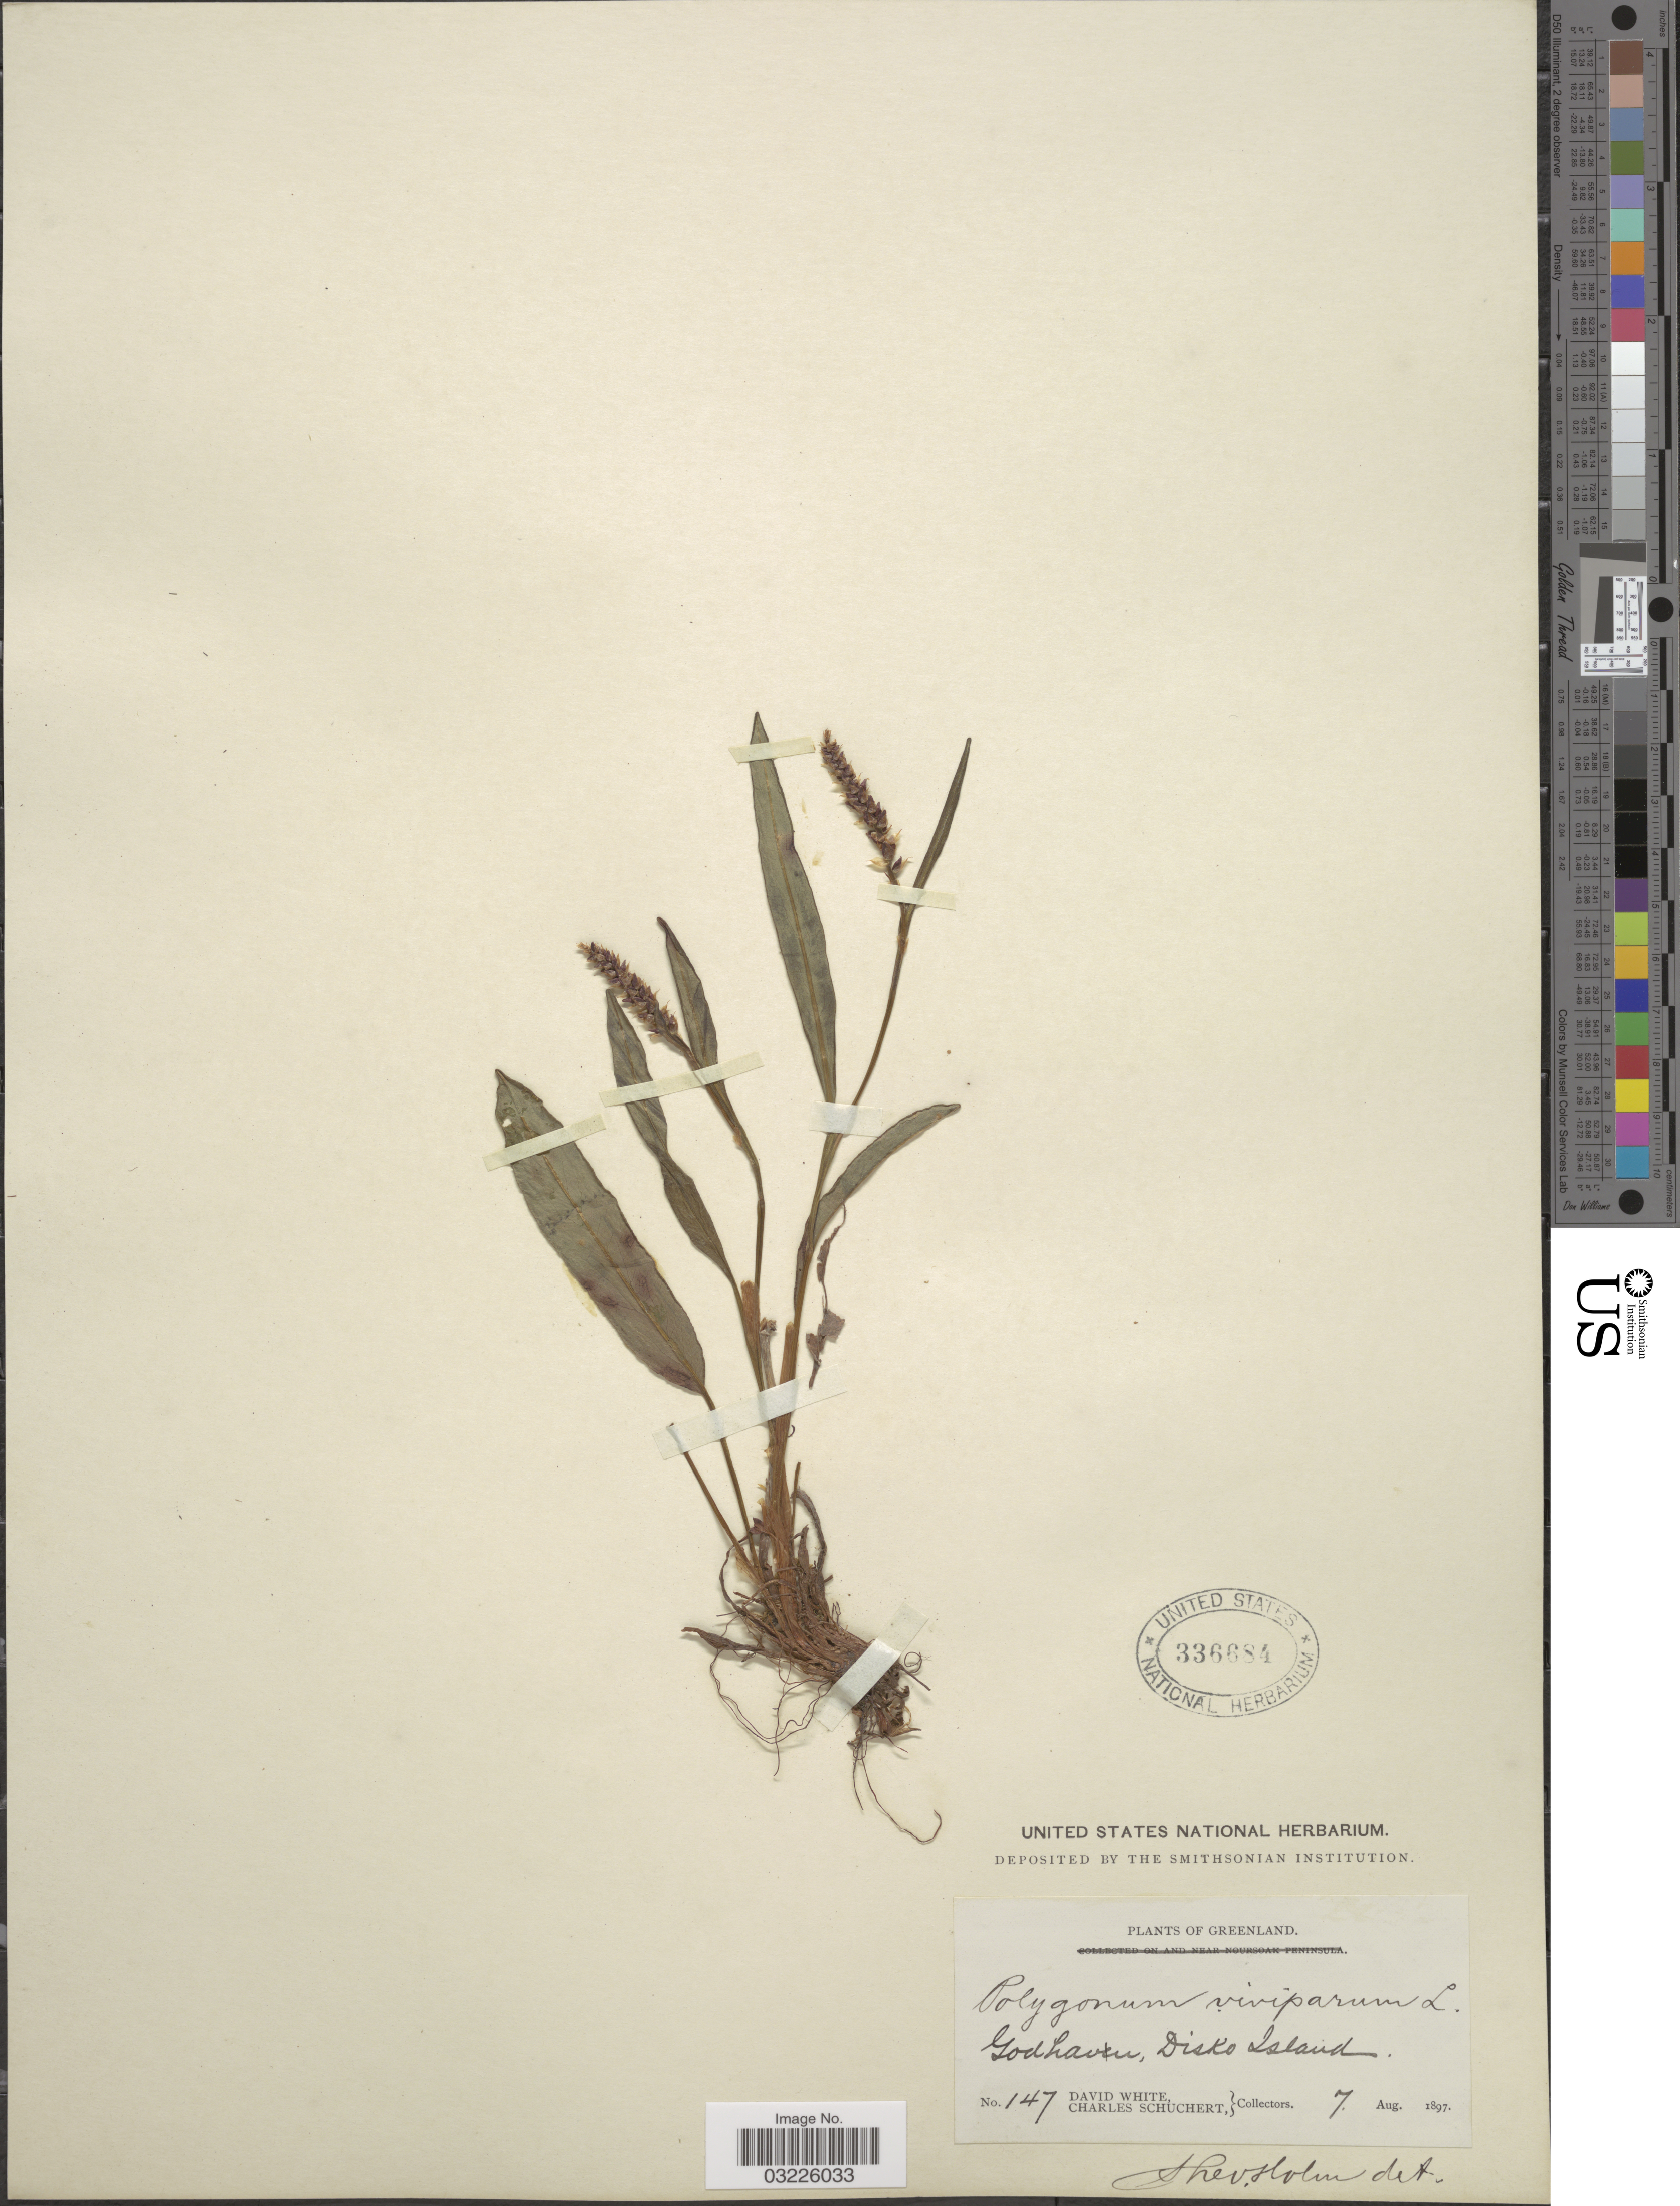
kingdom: Plantae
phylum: Tracheophyta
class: Magnoliopsida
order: Caryophyllales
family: Polygonaceae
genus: Bistorta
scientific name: Bistorta vivipara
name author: (L.) Delarbre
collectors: D. White & C. Schuchert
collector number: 147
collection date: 1897-08-07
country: Greenland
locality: Godhavn, Disko Island.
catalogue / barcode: US 336684